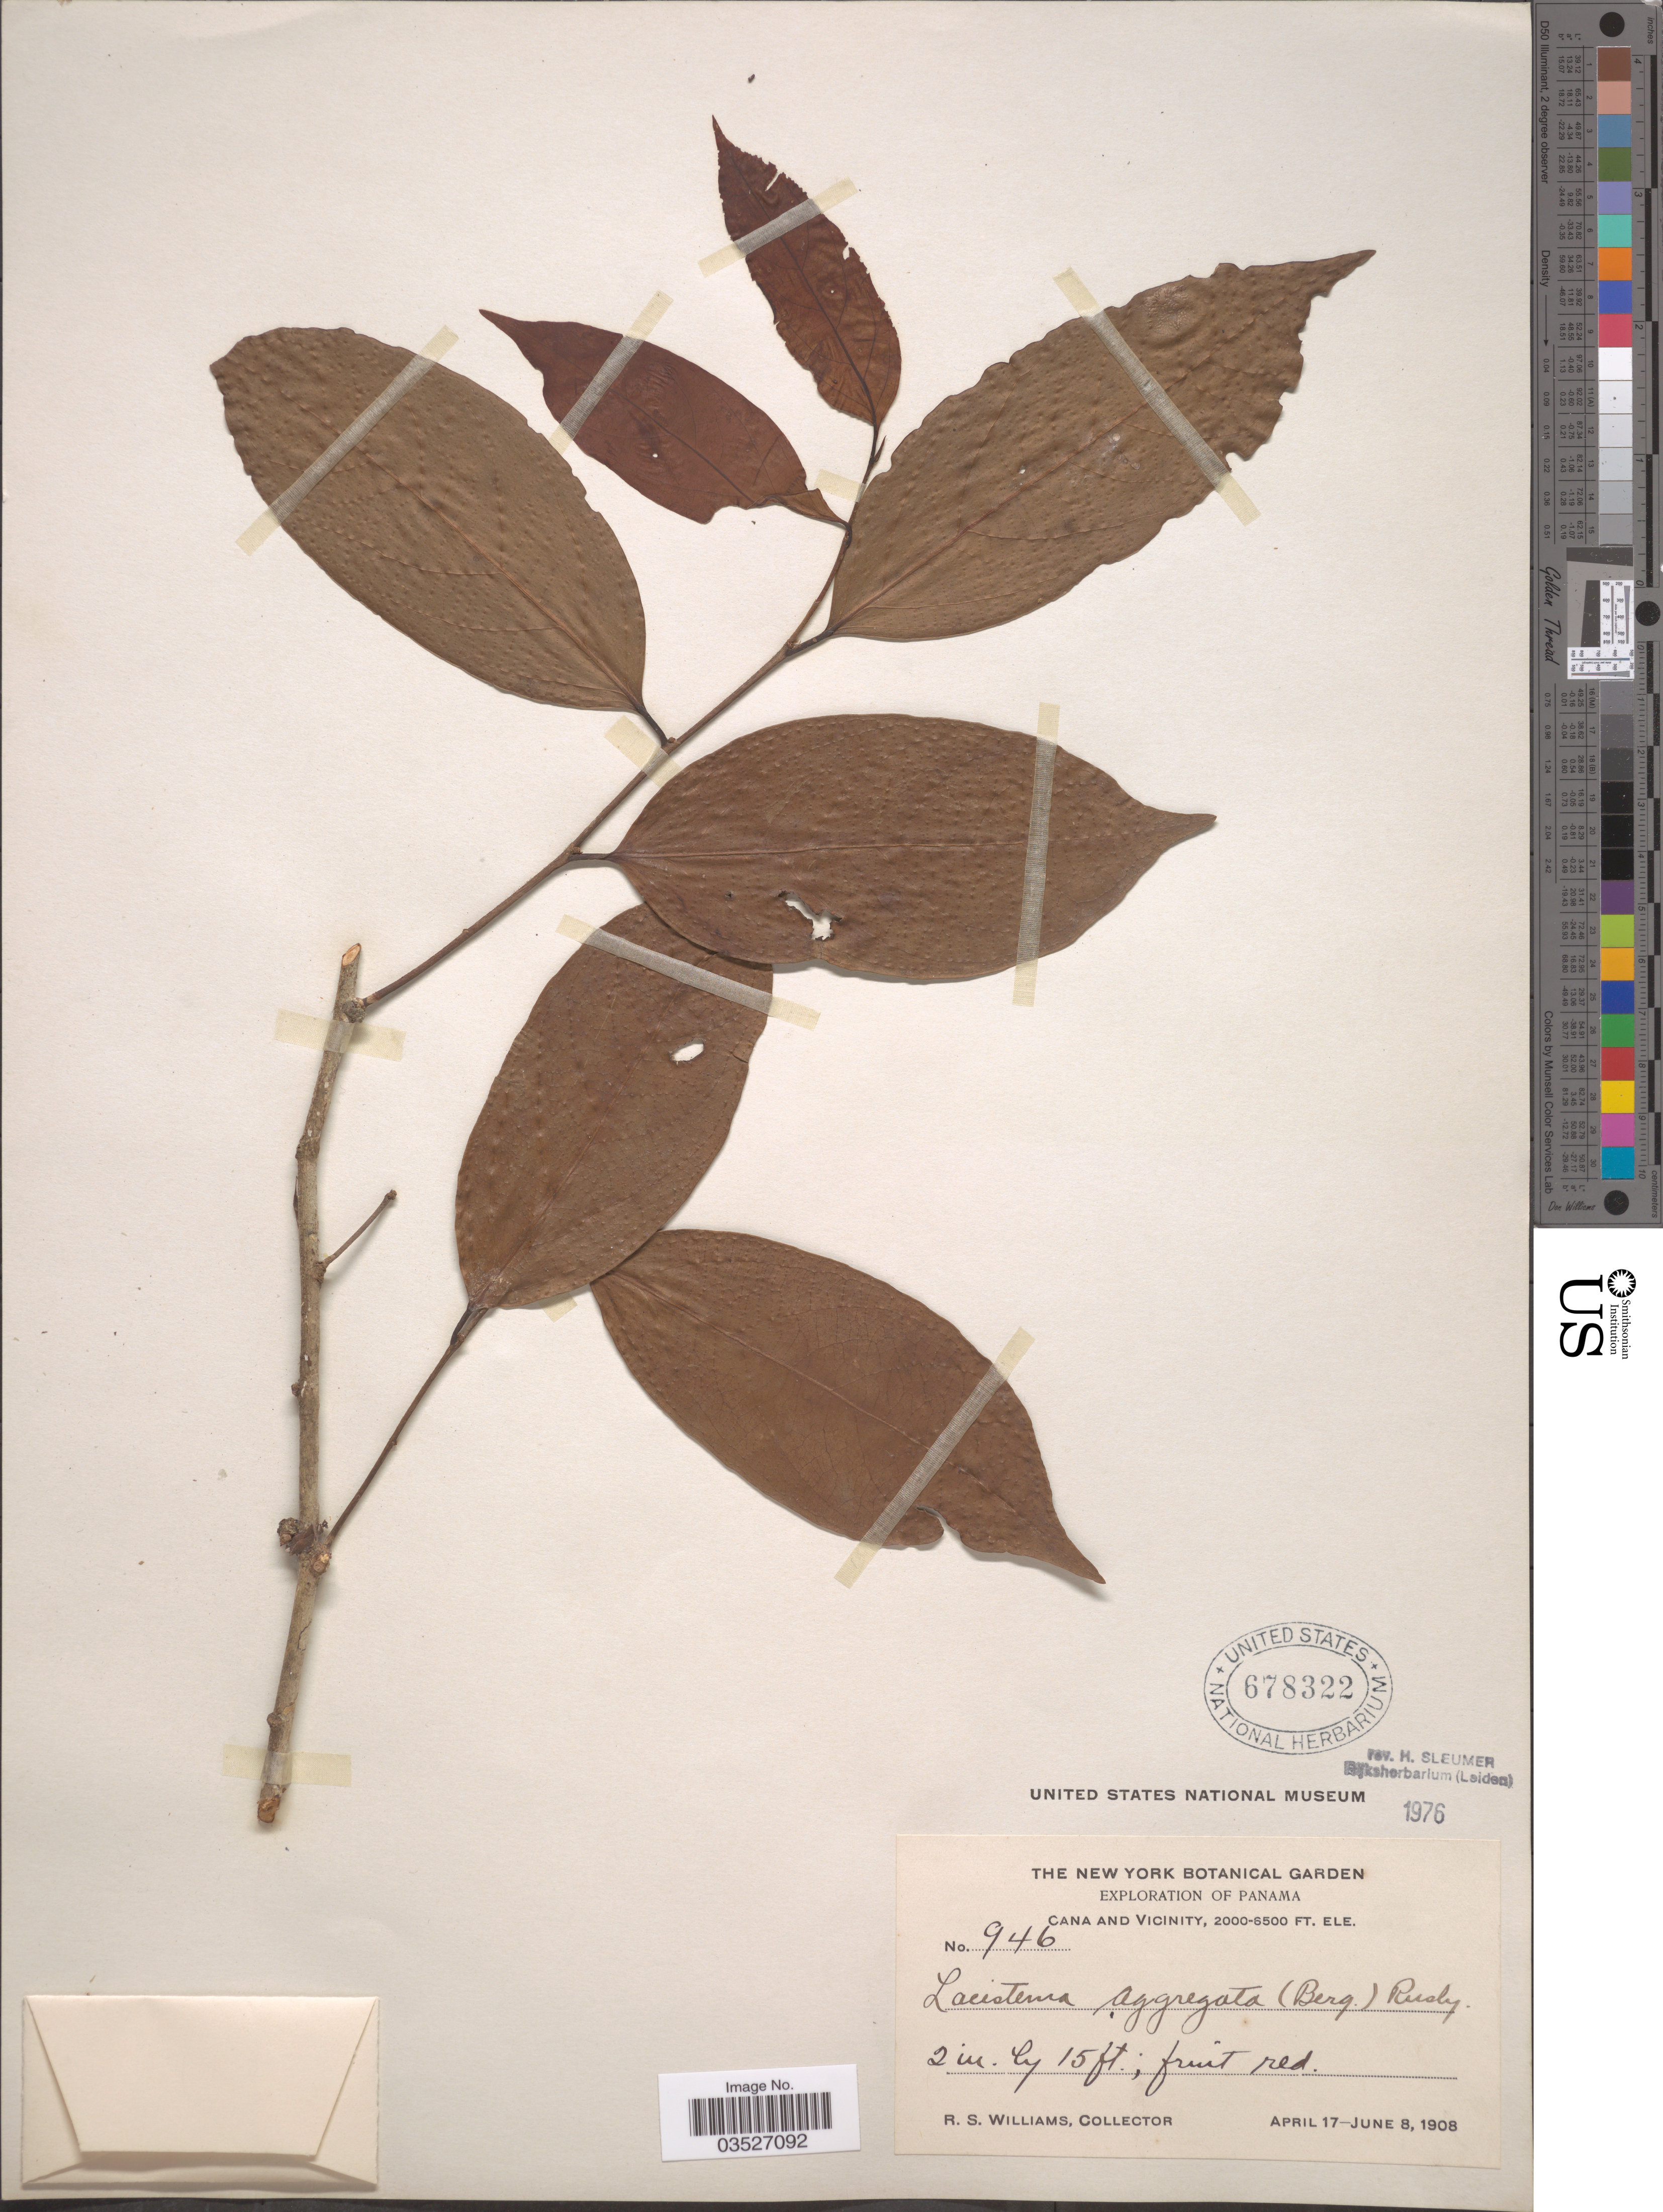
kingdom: Plantae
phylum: Tracheophyta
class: Magnoliopsida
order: Malpighiales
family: Lacistemataceae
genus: Lacistema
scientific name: Lacistema aggregatum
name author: (P.J. Bergius) Rusby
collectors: R. S. Williams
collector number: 946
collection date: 1908-04-17/1908-06-08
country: Panama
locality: Cana and vicinity.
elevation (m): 610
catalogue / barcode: US 678322